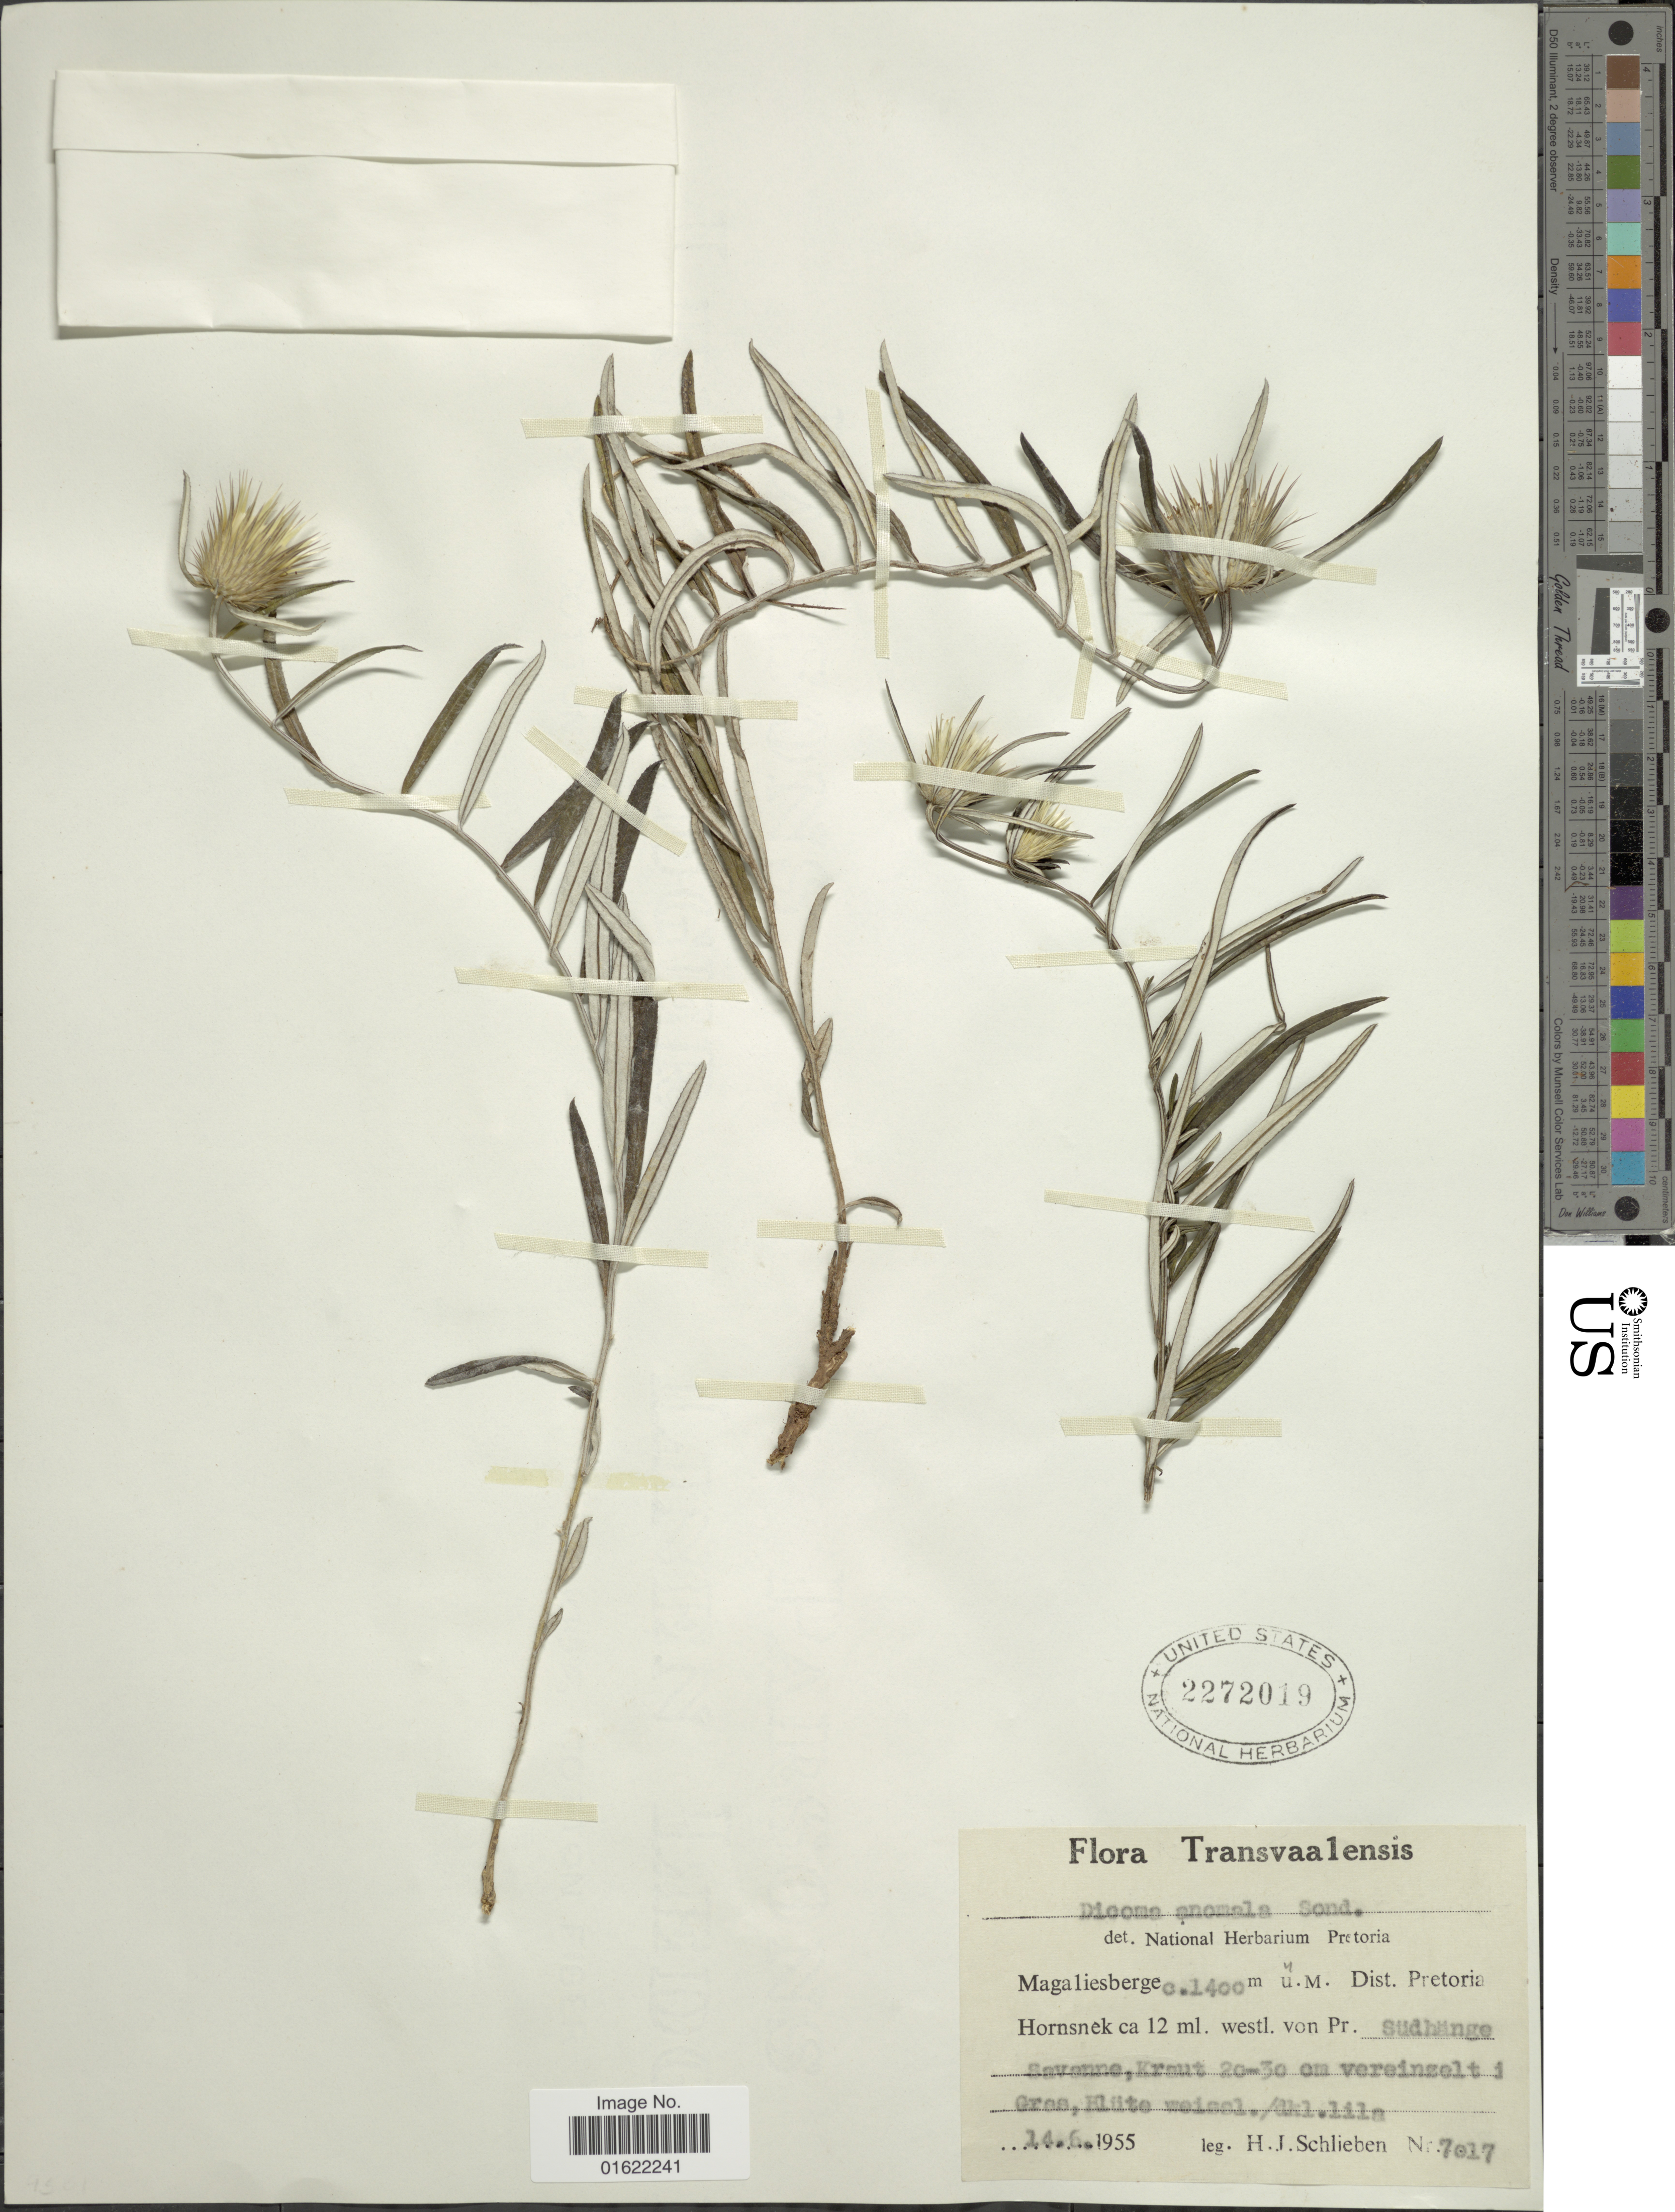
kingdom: Plantae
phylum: Tracheophyta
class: Magnoliopsida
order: Asterales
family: Asteraceae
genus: Dicoma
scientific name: Dicoma anomala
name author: Sond.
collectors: H. J. Schlieben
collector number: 7017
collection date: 1955-06-14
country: South Africa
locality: Magaliesberge, Dist. Pretoria, Hornsnekl 12 ml. westl von Pr. Sudhange Savanne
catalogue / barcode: US 2272019